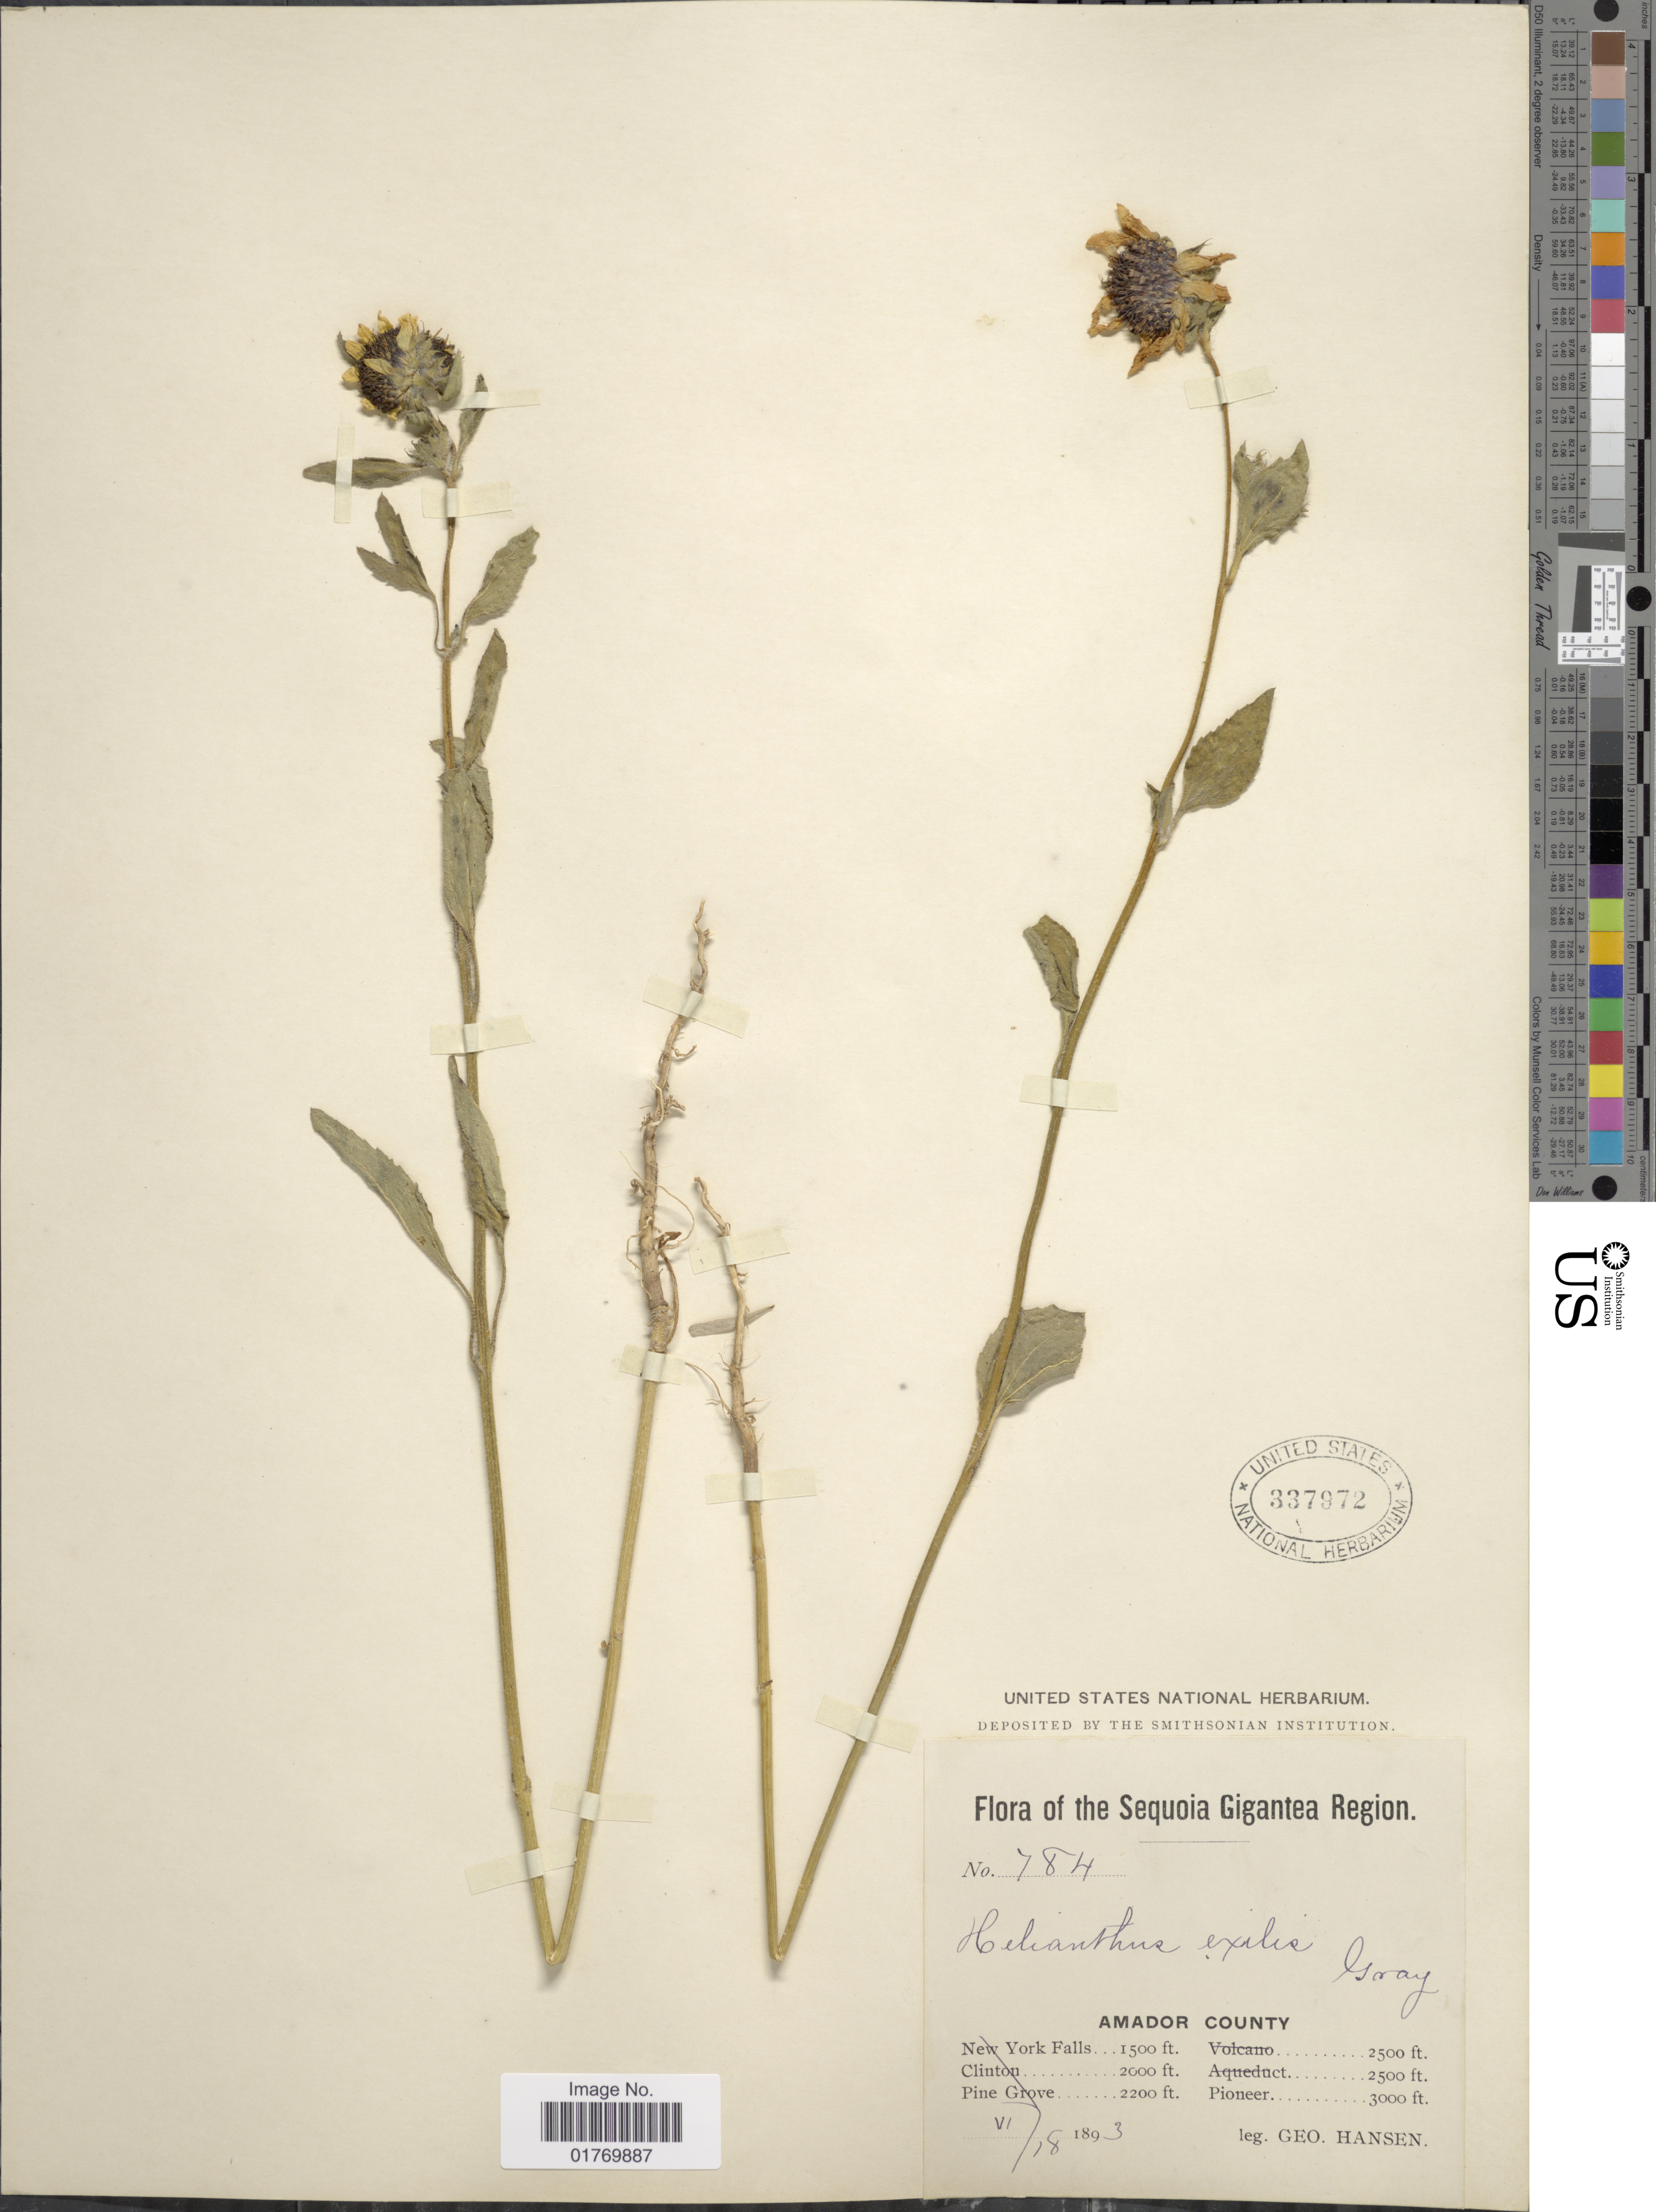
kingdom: Plantae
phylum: Tracheophyta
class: Magnoliopsida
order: Asterales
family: Asteraceae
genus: Helianthus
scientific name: Helianthus bolanderi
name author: A. Gray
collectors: G. Hansen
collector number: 784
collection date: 1893-06-18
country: United States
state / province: California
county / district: Amador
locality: The Sequaia Gigantea Region, Amador County, Pioneer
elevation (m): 914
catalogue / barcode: US 337972